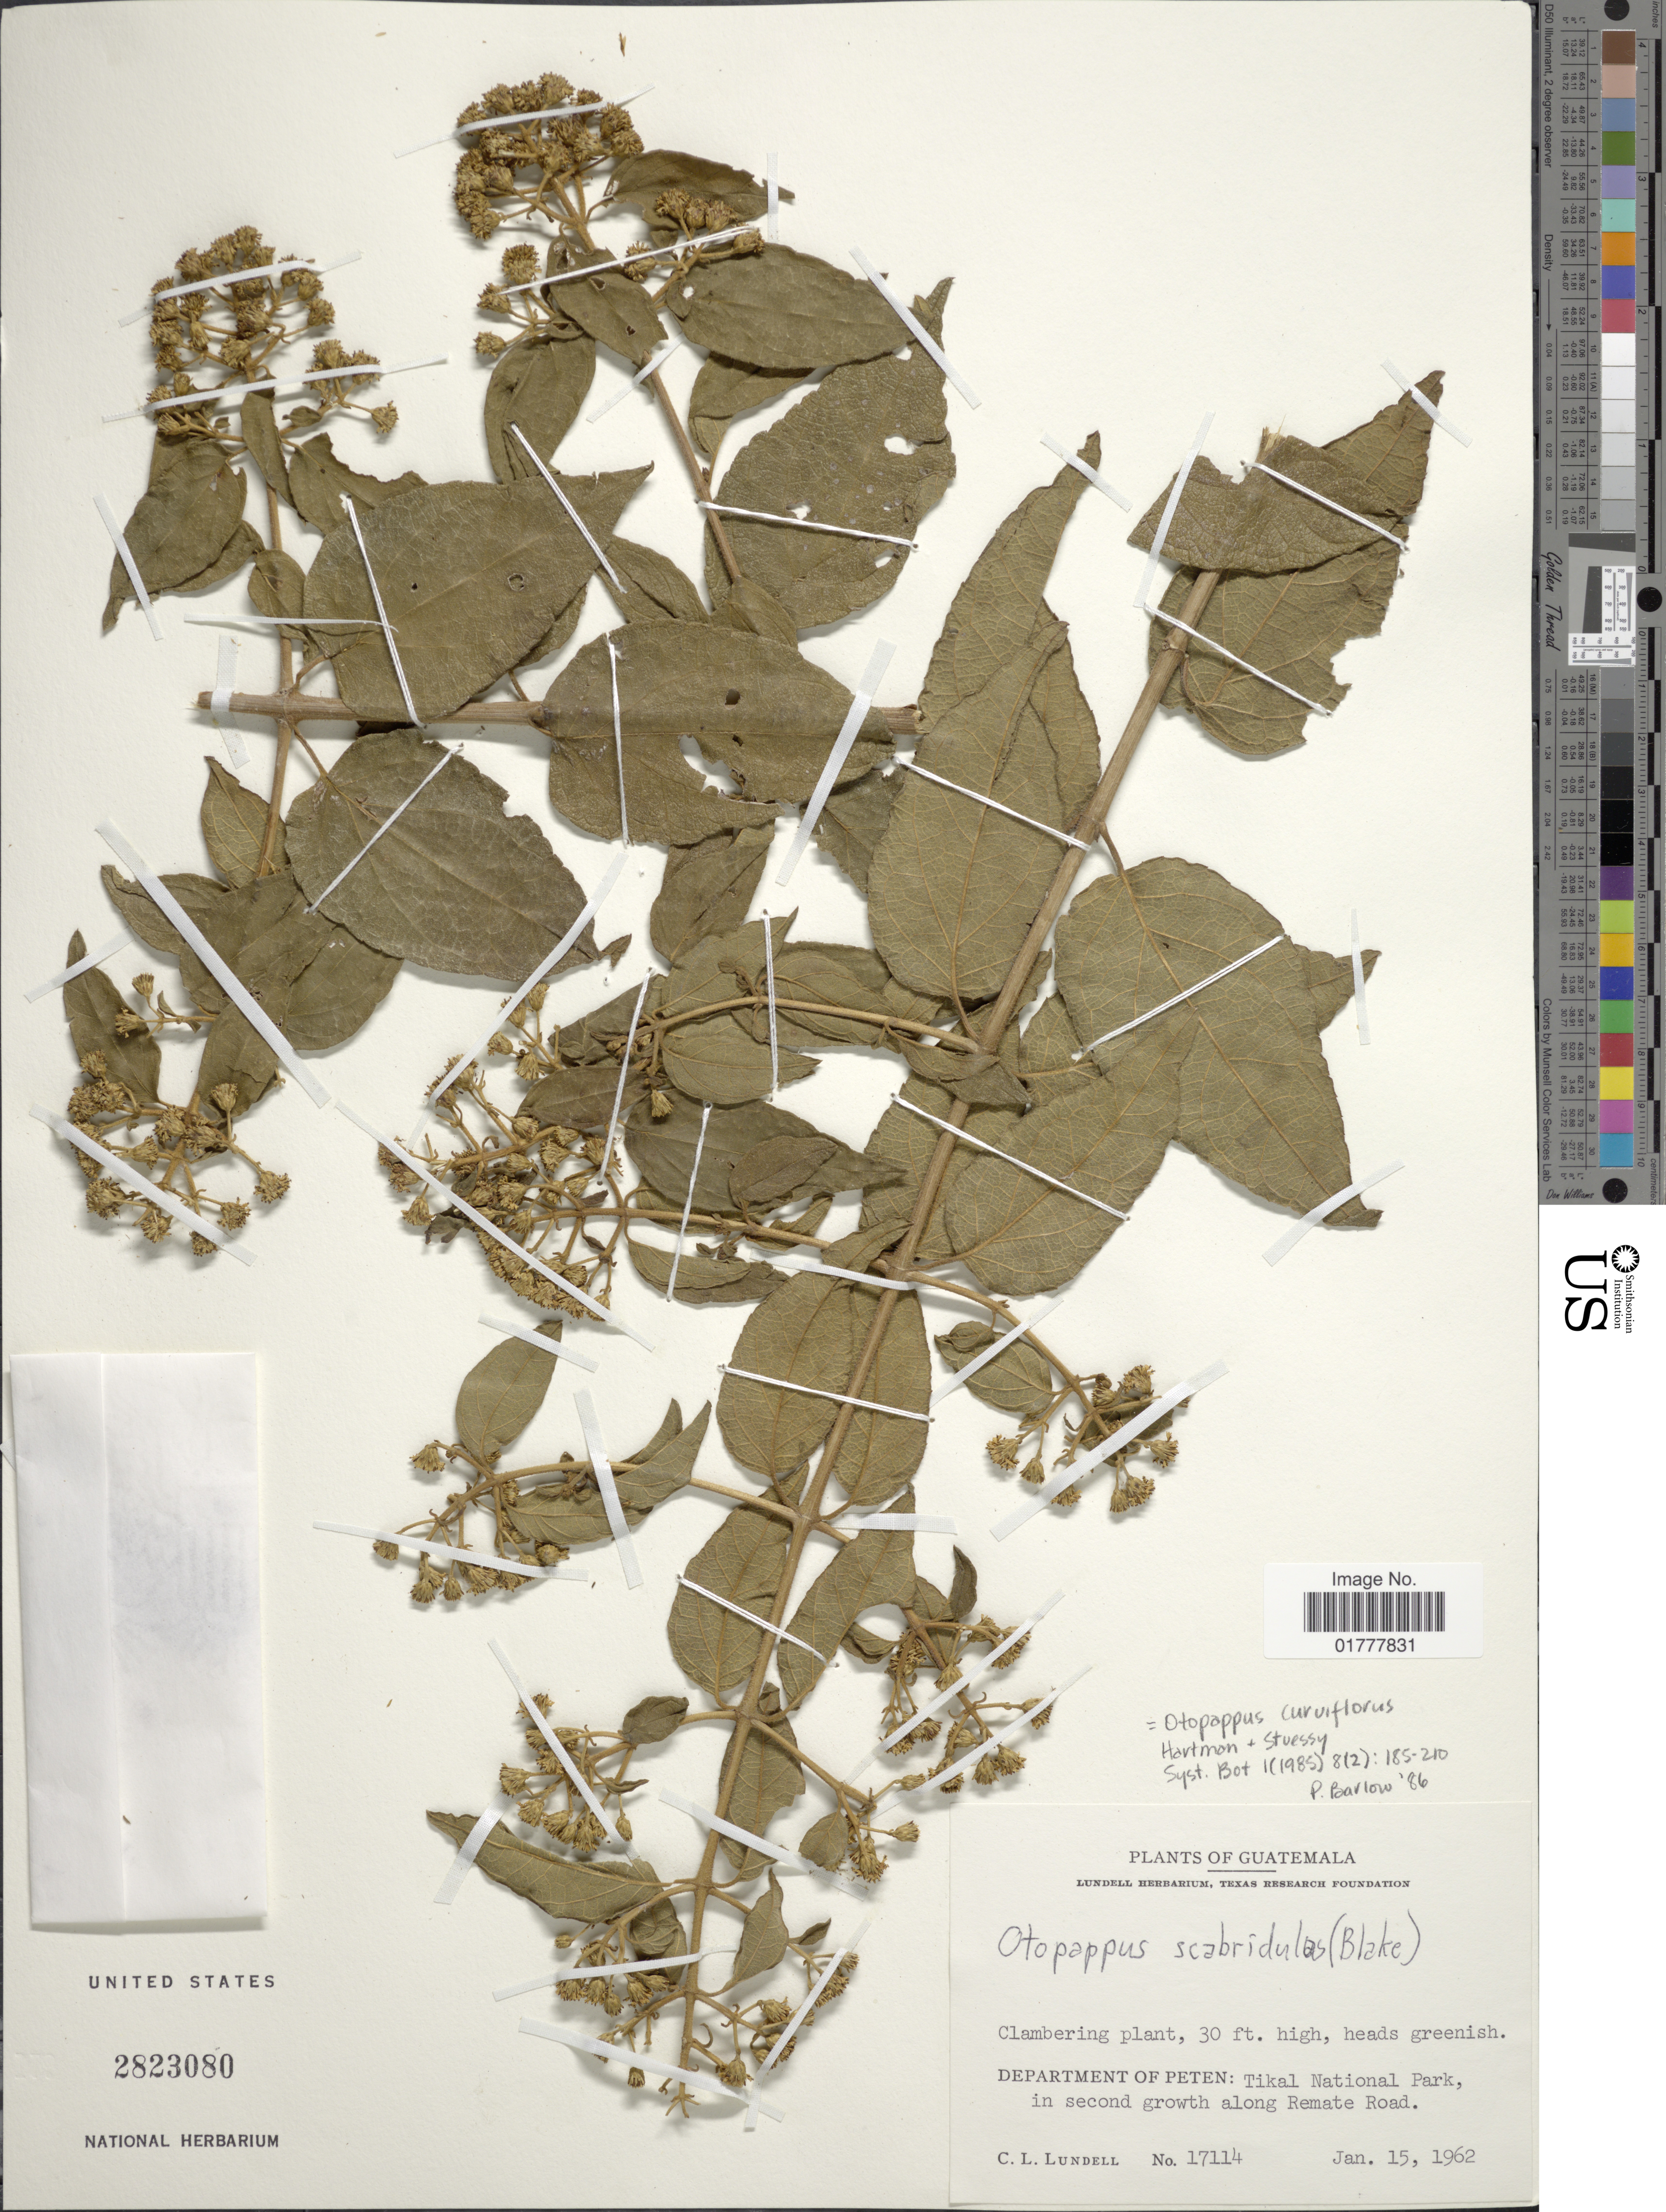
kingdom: Plantae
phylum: Tracheophyta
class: Magnoliopsida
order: Asterales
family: Asteraceae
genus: Otopappus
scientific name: Otopappus curviflorus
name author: (R. Br.) Hemsl.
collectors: C. L. Lundell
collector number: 17114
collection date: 1962-01-15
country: Guatemala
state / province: El Petén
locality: Department of Peten: Tikal National Park, in second growth along Remate Road.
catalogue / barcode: US 2823080